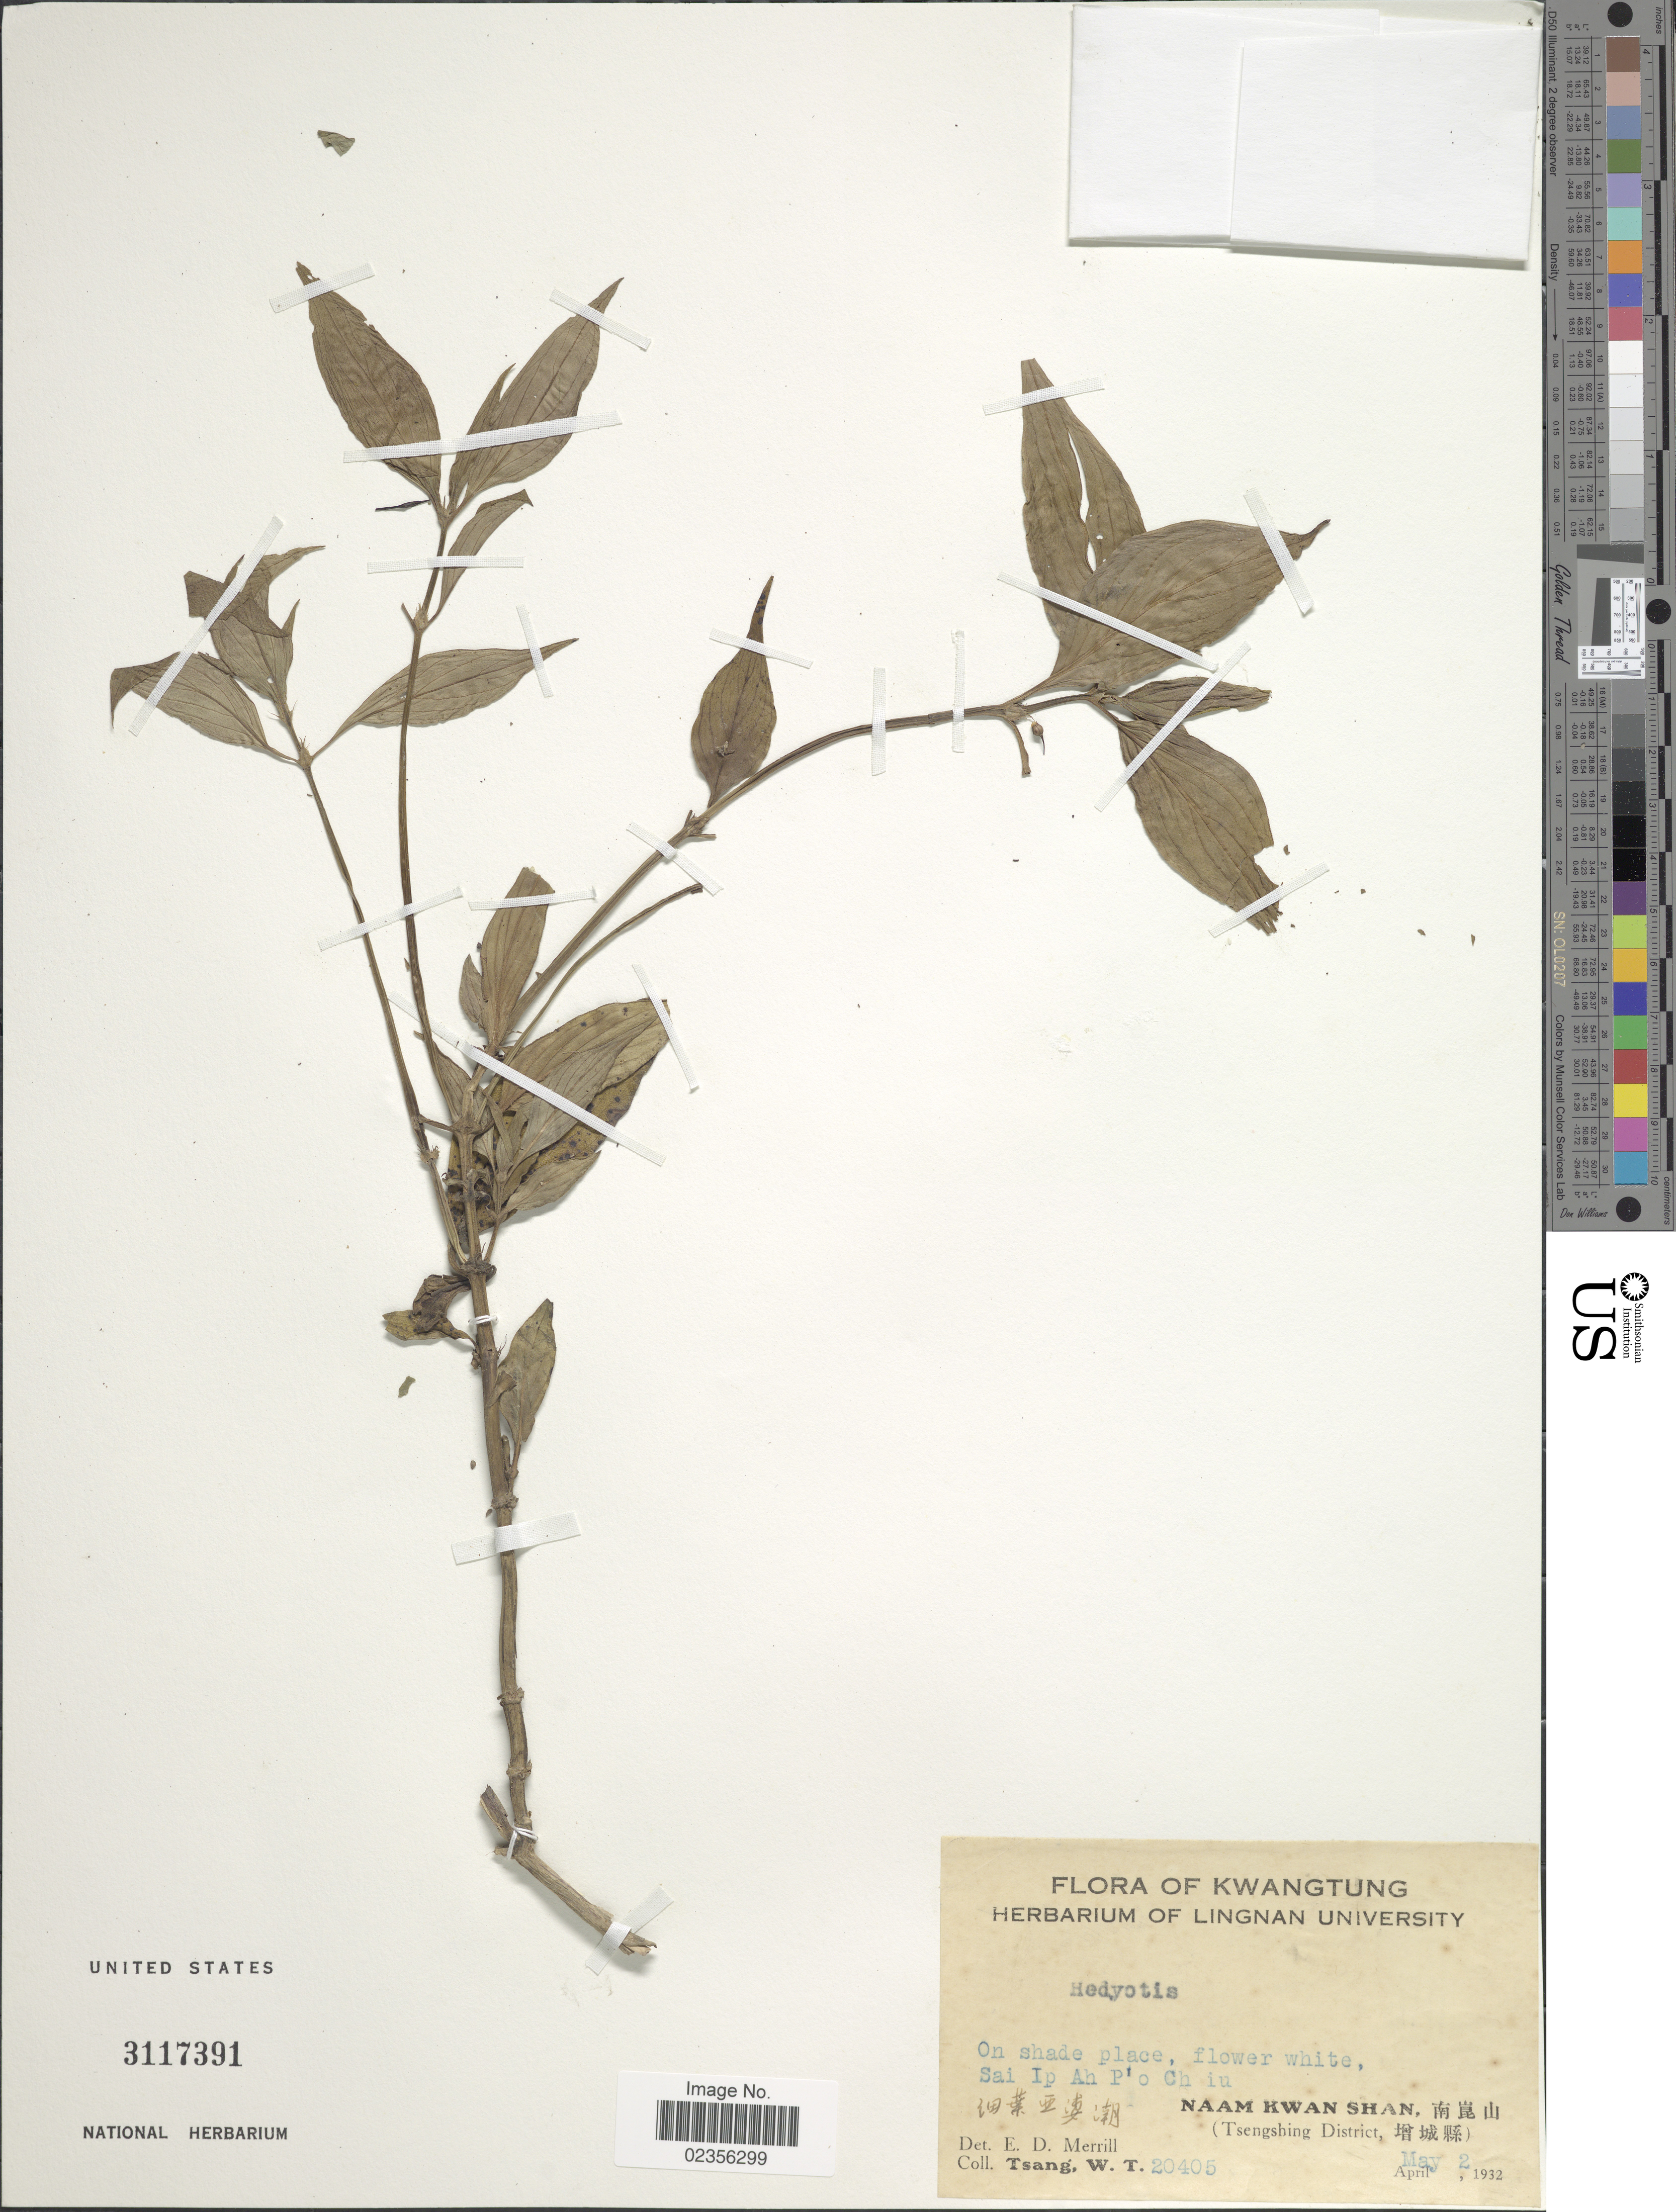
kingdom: Plantae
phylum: Tracheophyta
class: Magnoliopsida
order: Gentianales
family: Rubiaceae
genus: Hedyotis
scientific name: Hedyotis sp.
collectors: W. T. Tsang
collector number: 20405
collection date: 1932-05-02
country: China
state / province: Guangdong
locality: Kwangtung, Sai Ip Ah P'o Ch iu, Naam Kwan Shan (Tsengshing District)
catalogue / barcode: US 3117391